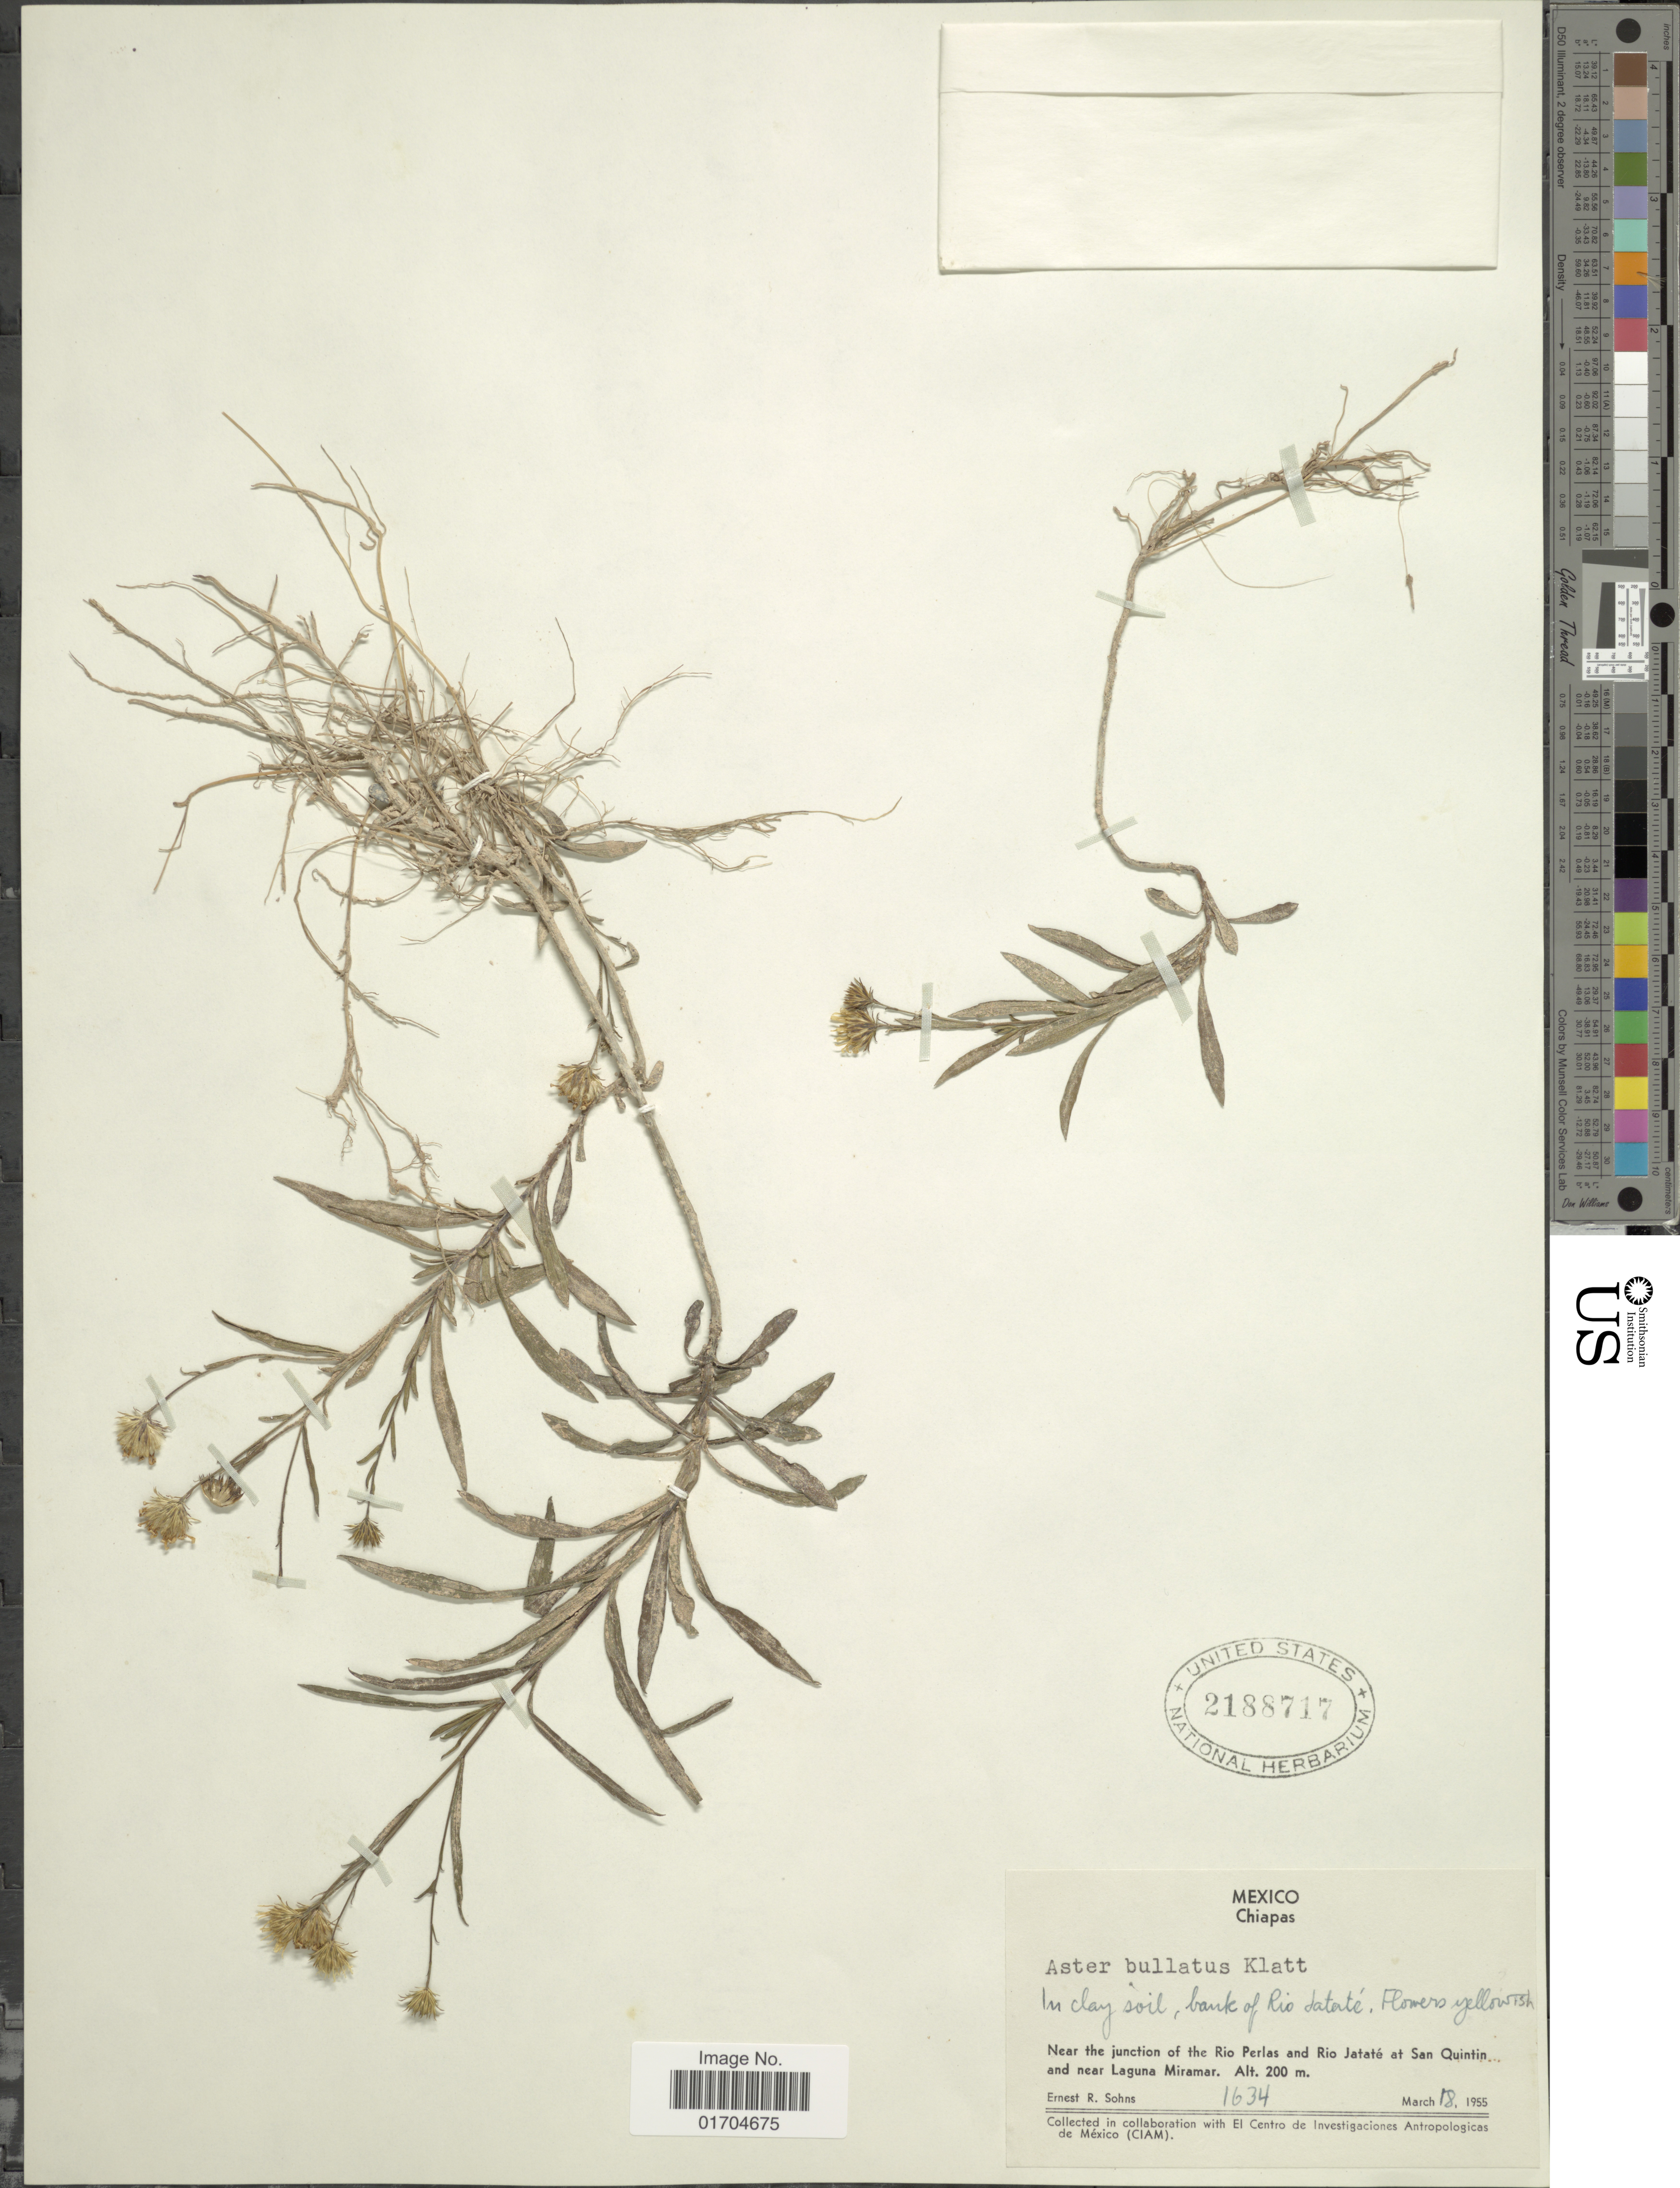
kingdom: Plantae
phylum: Tracheophyta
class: Magnoliopsida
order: Asterales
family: Asteraceae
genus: Symphyotrichum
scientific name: Symphyotrichum bullatum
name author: (Klatt) G.L. Nesom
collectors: E. R. Sohns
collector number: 1634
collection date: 1955-03-18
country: Mexico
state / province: Chiapas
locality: Near the junction of the Rio Perlas and Rio Jatate at San Quintin and near Laguna Miramar.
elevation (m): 200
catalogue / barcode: US 2188717